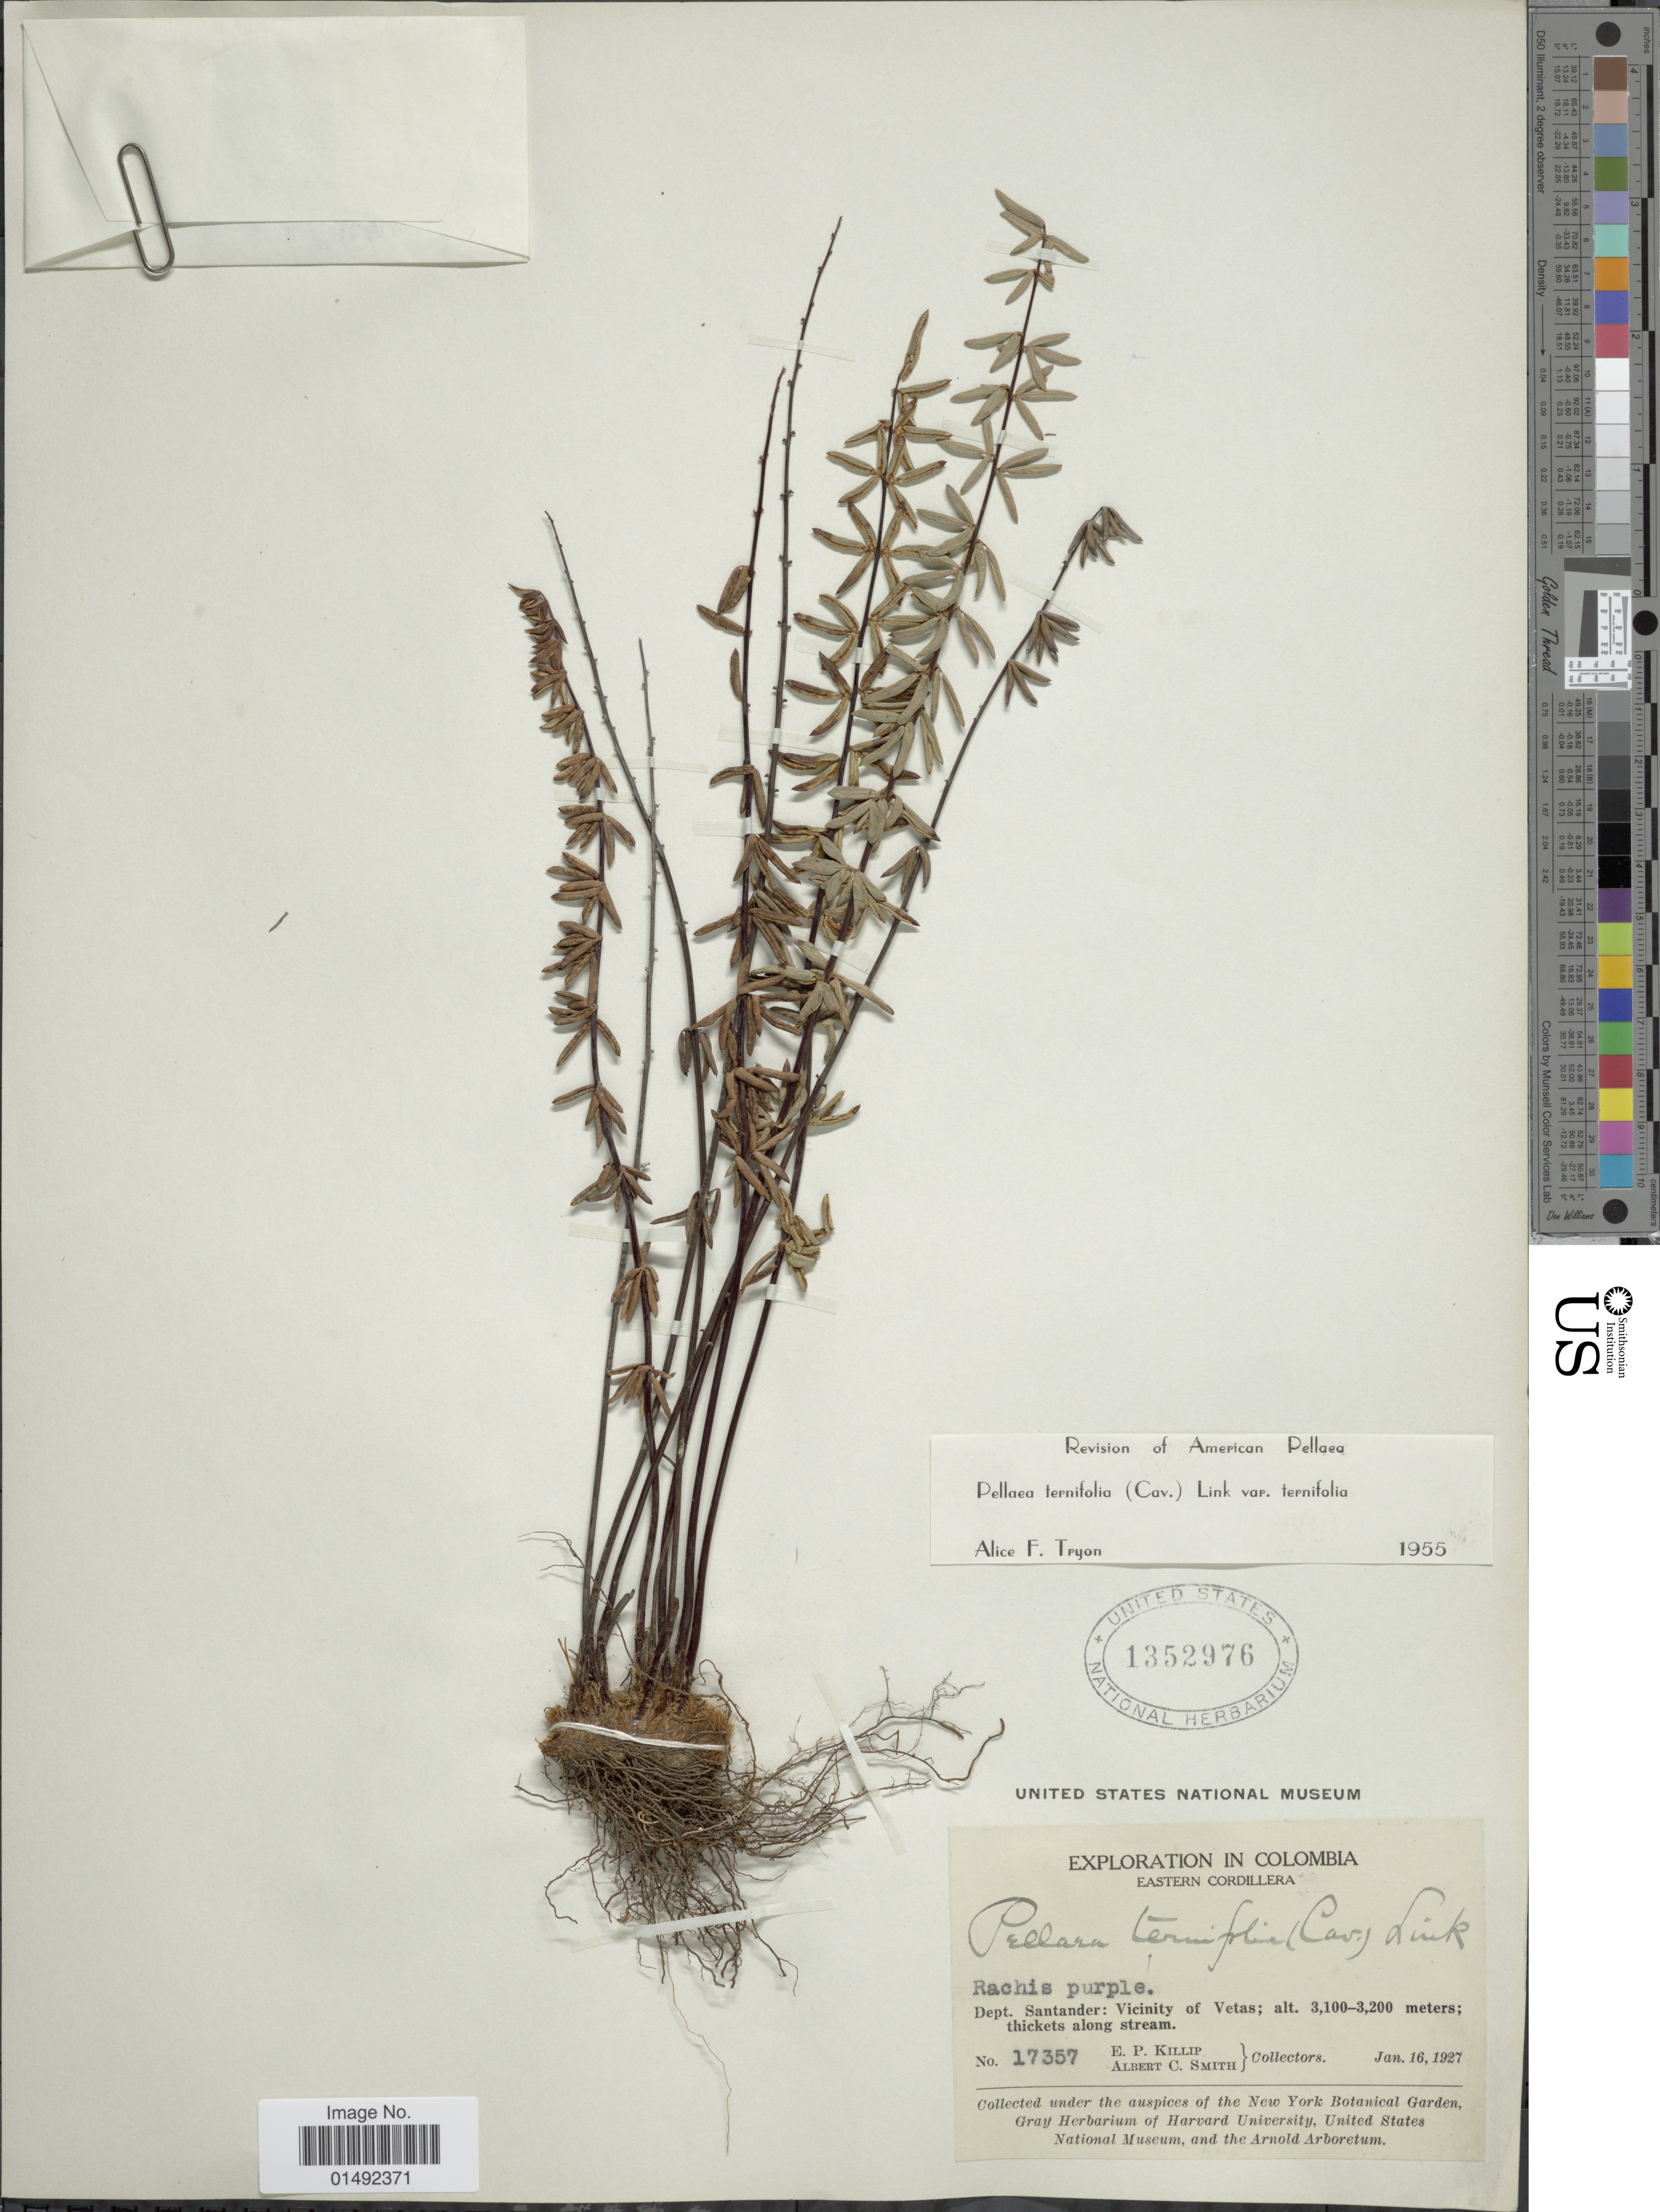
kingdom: Plantae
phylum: Tracheophyta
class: Polypodiopsida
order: Polypodiales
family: Pteridaceae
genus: Pellaea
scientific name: Pellaea ternifolia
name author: (Cav.) Link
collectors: E. P. Killip & A. C. Smith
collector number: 17357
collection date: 1927-01-16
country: Colombia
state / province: Santander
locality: Eastern Cordillera, Dept. Santander: Vicinity of Vetas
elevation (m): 3100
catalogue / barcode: US 1352976